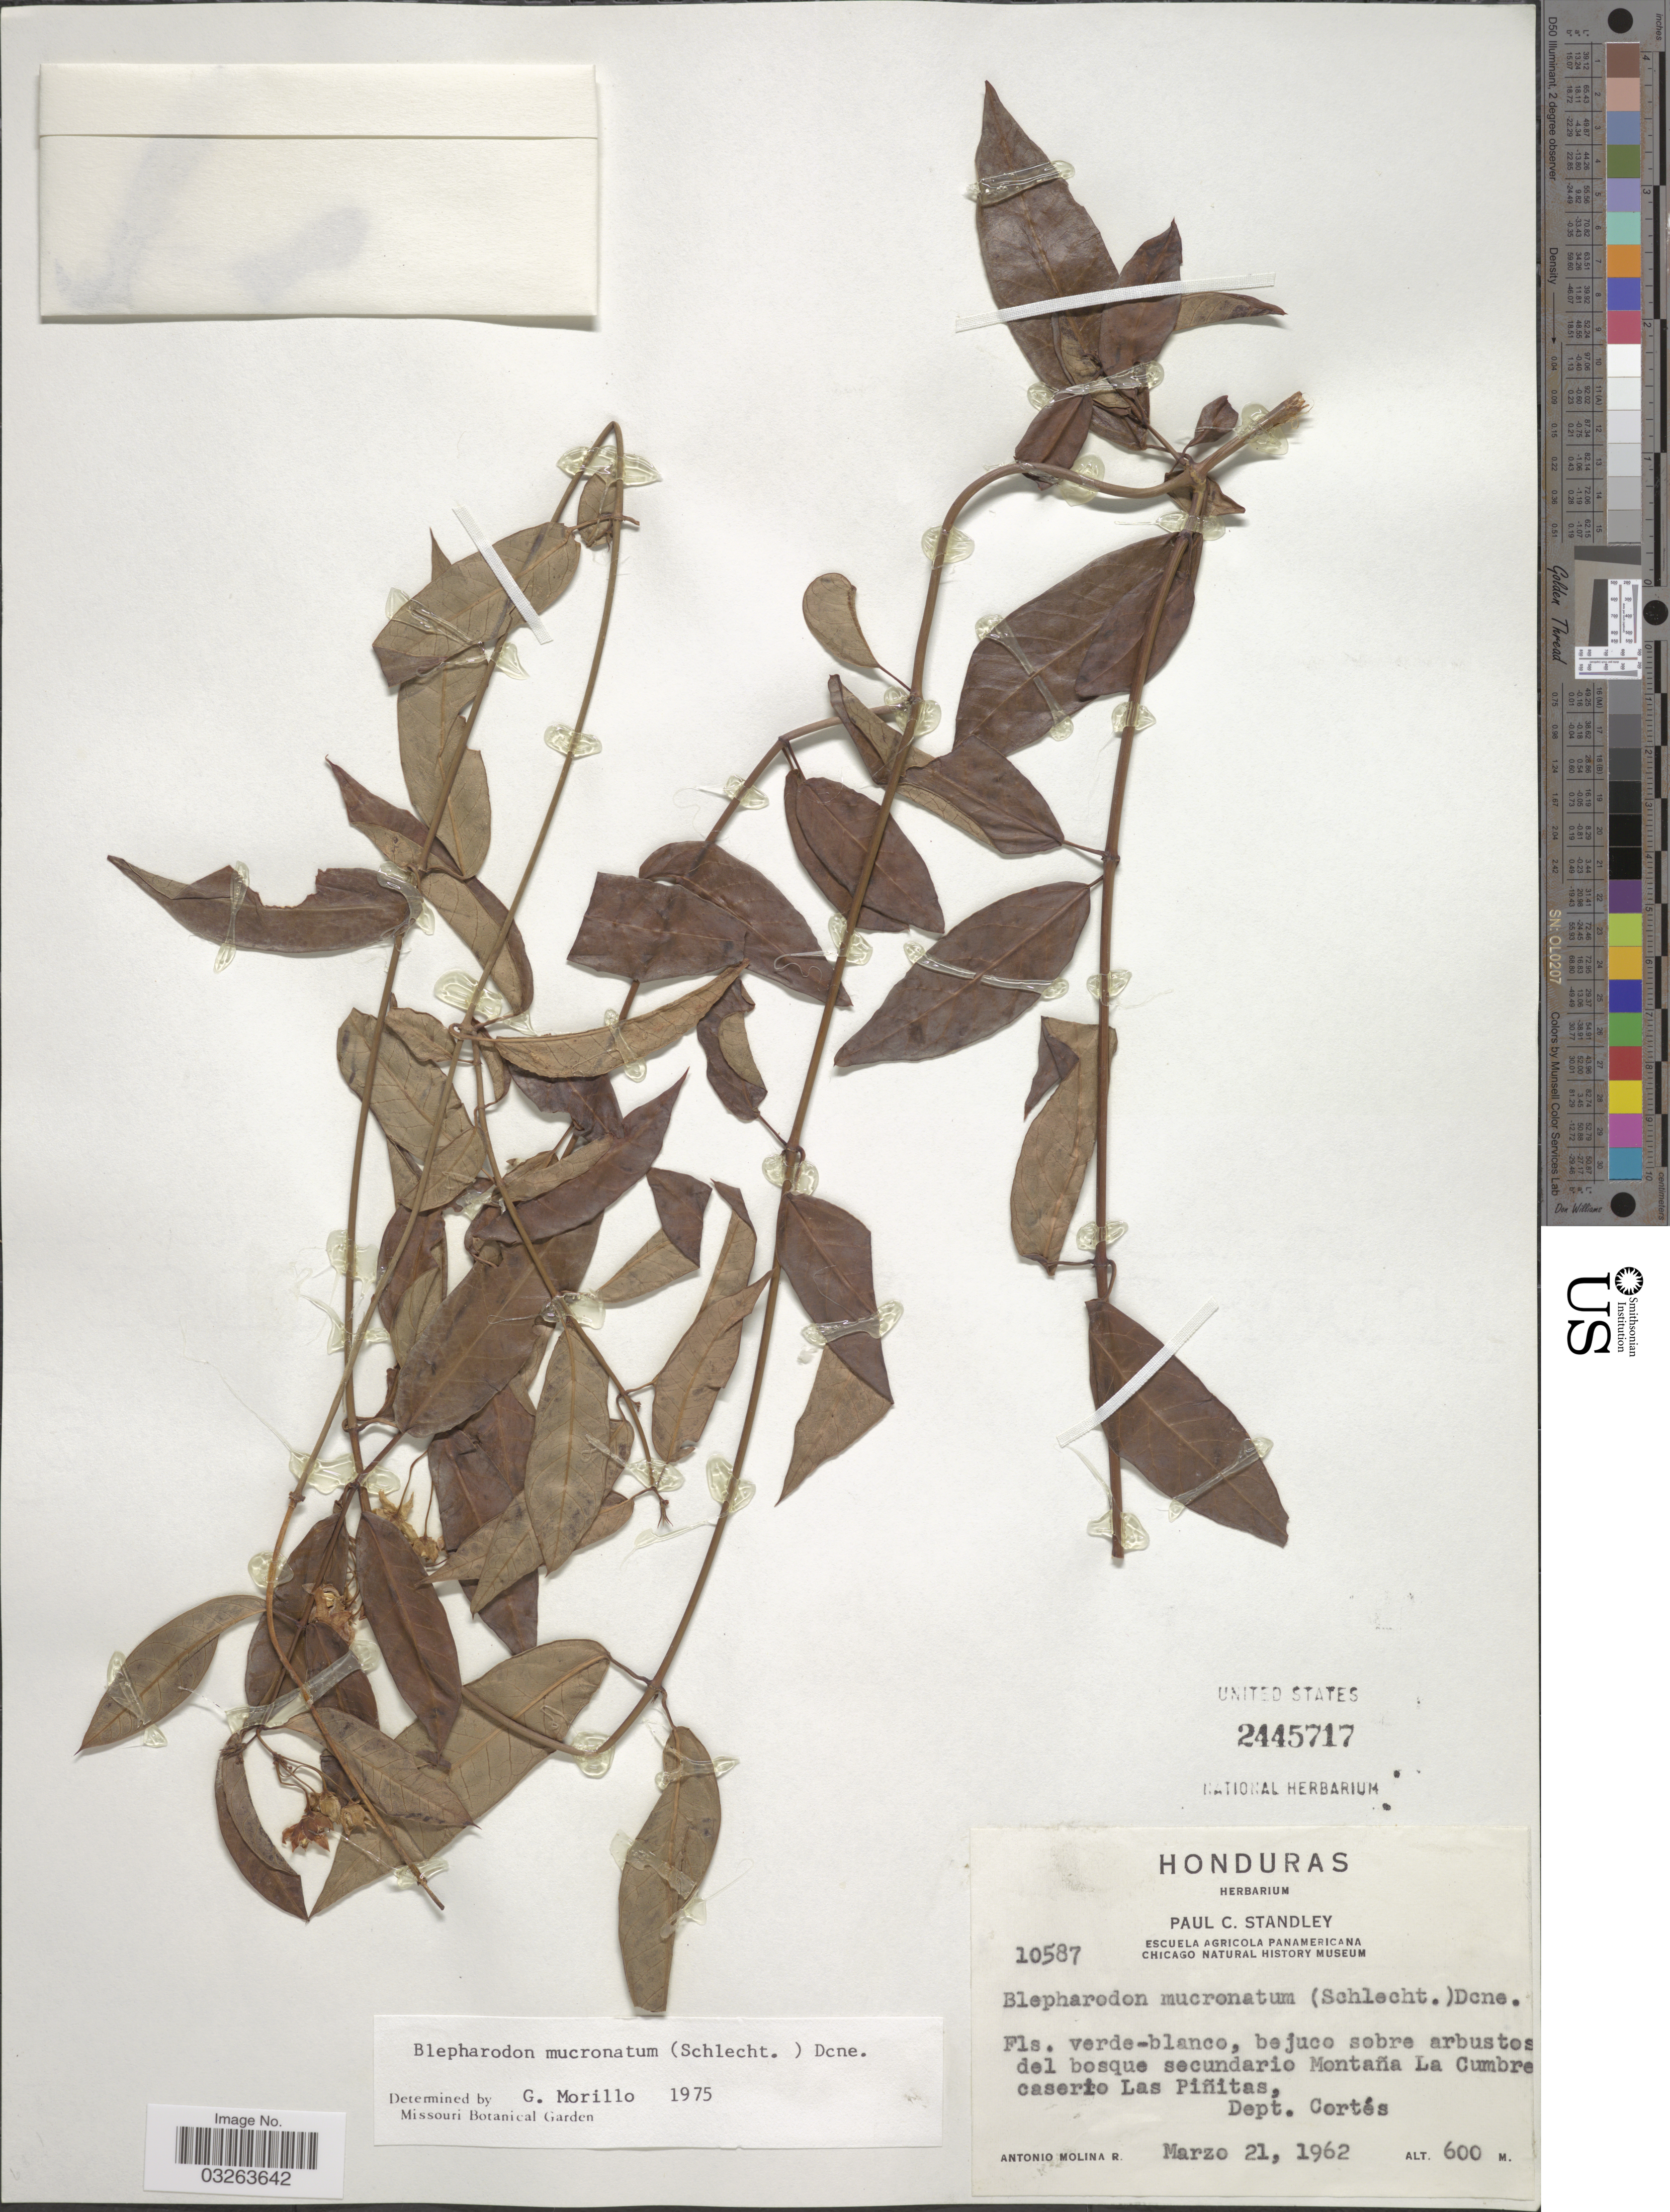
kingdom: Plantae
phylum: Tracheophyta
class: Magnoliopsida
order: Gentianales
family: Apocynaceae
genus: Blepharodon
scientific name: Blepharodon mucronatum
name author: (Schltdl.) Decne.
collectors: A. Molina R.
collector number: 10587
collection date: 1962-03-21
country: Honduras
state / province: Cortés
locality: Del bosque secundario Montaña La Cumbre, caserio Las Piñitas, Dept. Cortés.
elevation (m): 600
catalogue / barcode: US 2445717